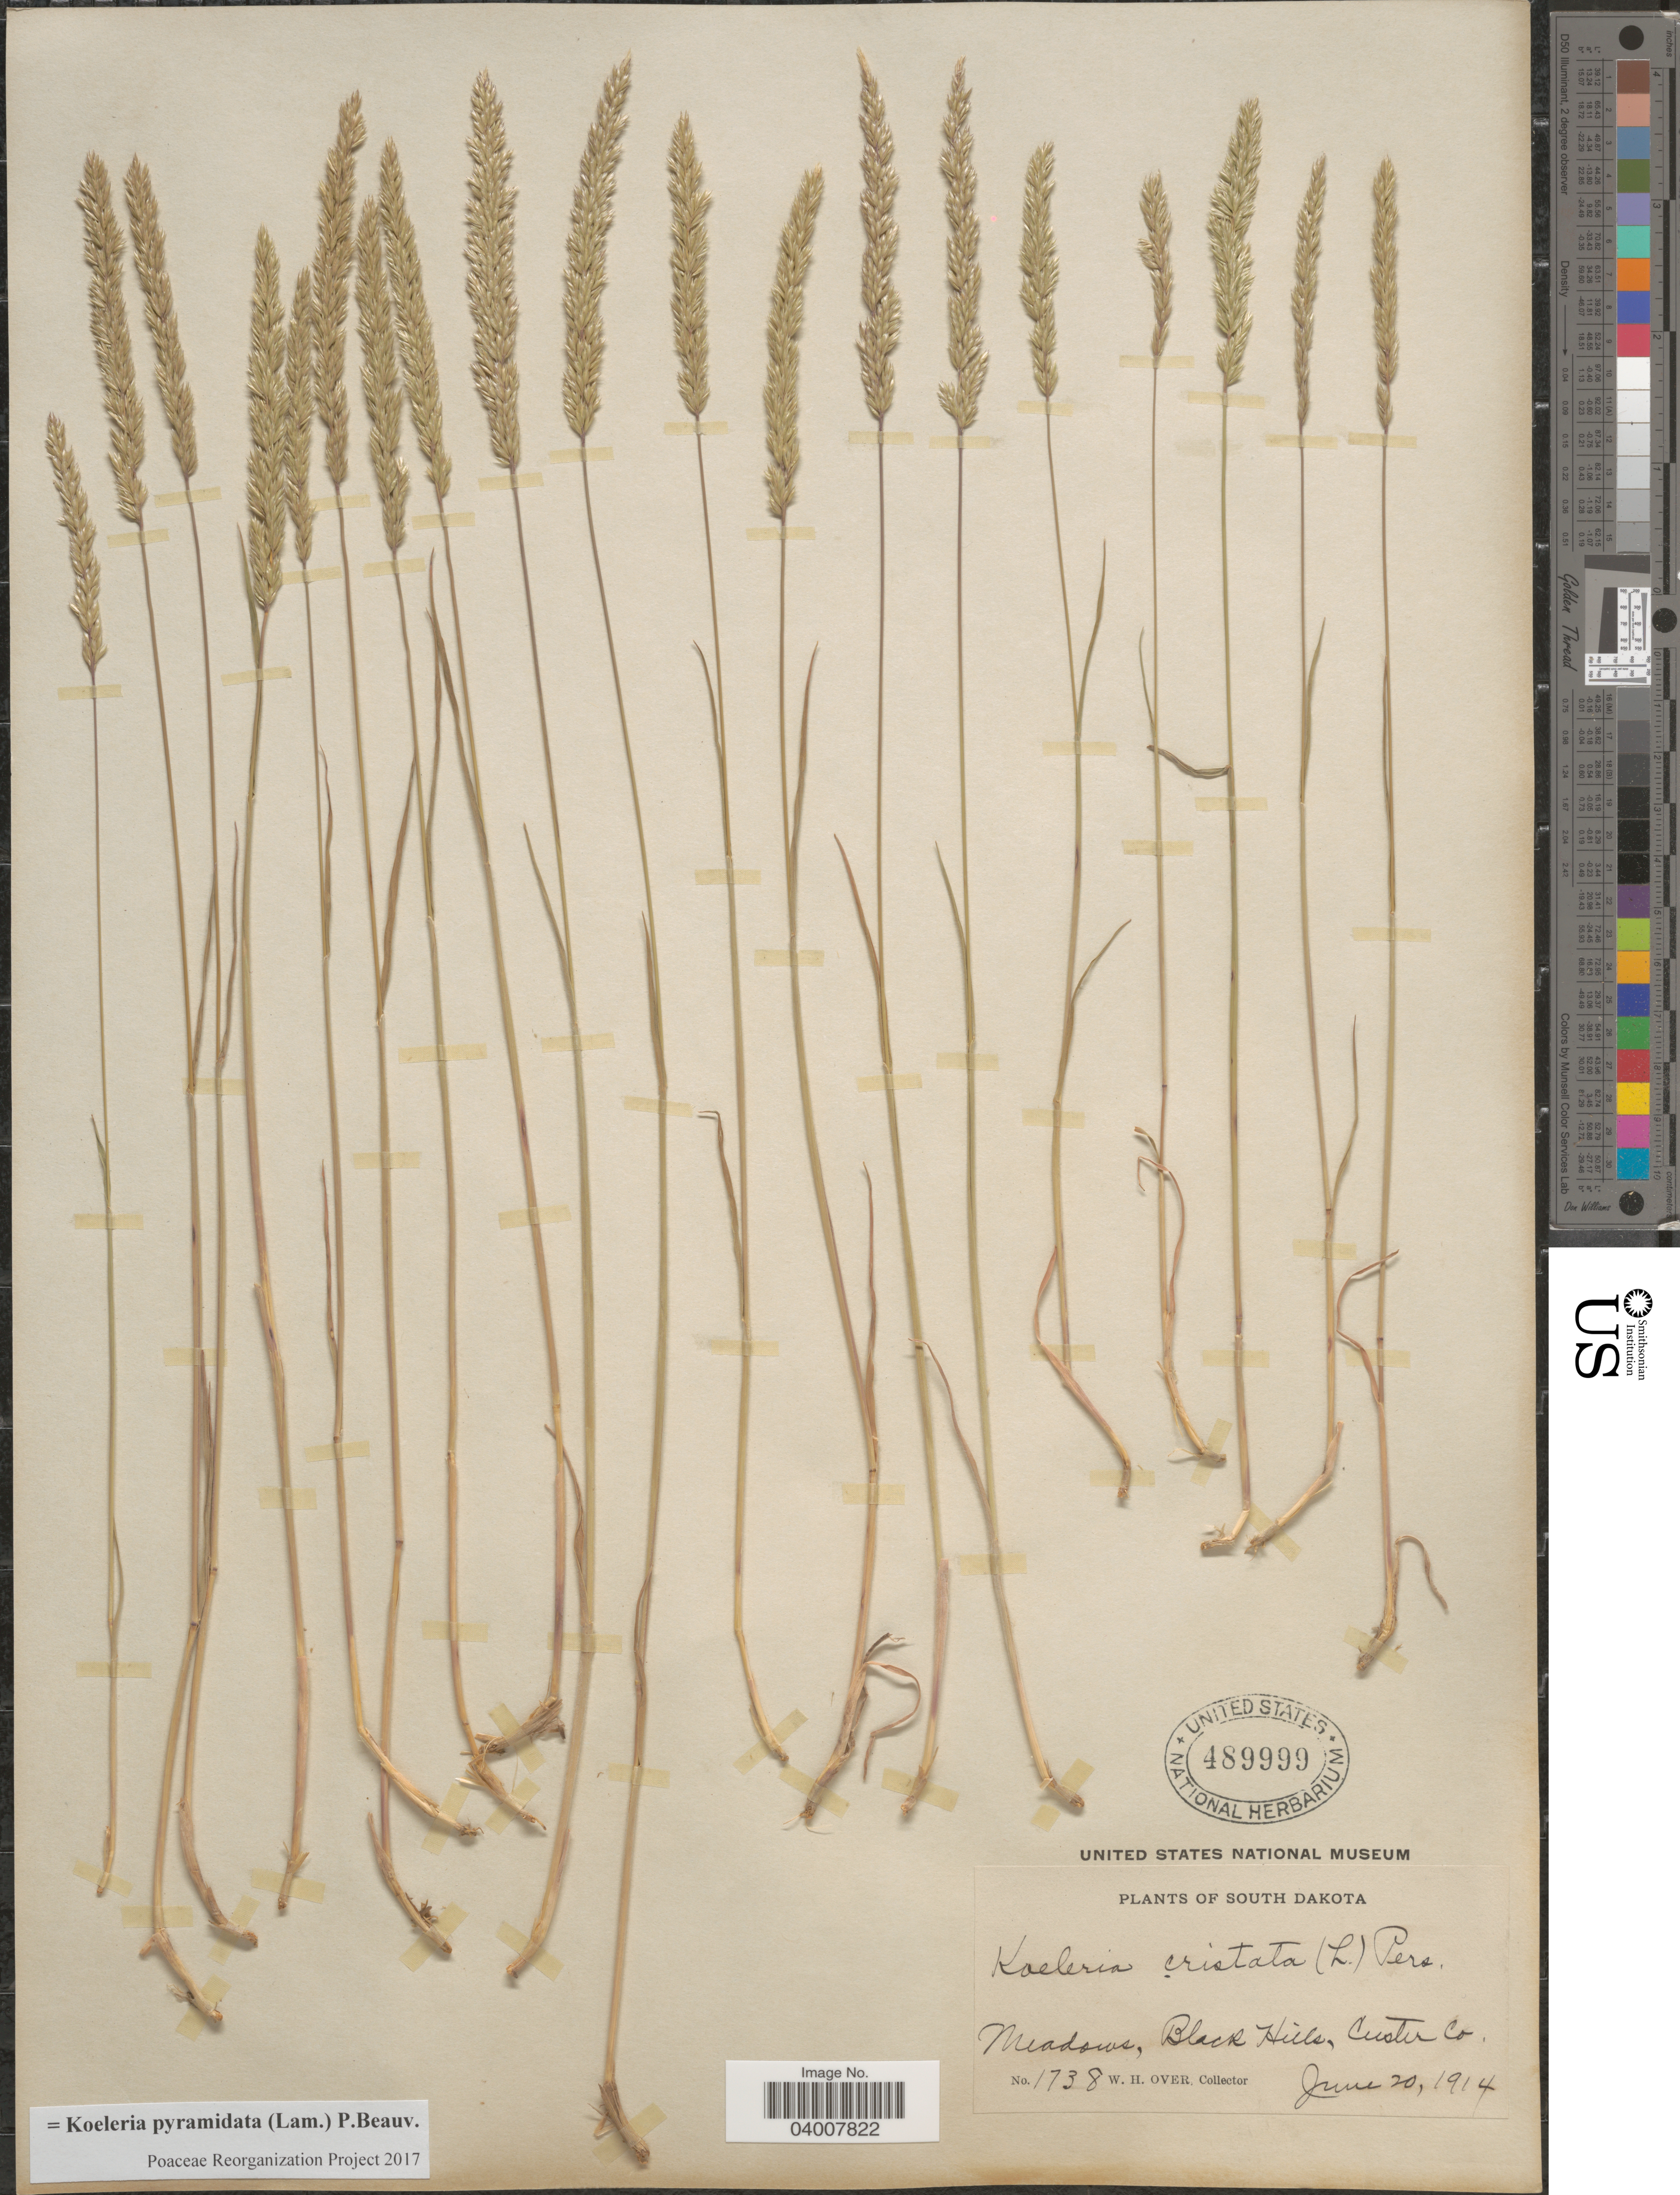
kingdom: Plantae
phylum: Tracheophyta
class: Liliopsida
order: Poales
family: Poaceae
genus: Koeleria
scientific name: Koeleria pyramidata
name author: (Lam.) P. Beauv.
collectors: W. Over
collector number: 1738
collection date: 1914-06-20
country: United States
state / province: South Dakota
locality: Meadows, Black Hills, Custer Co.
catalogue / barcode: US 489999